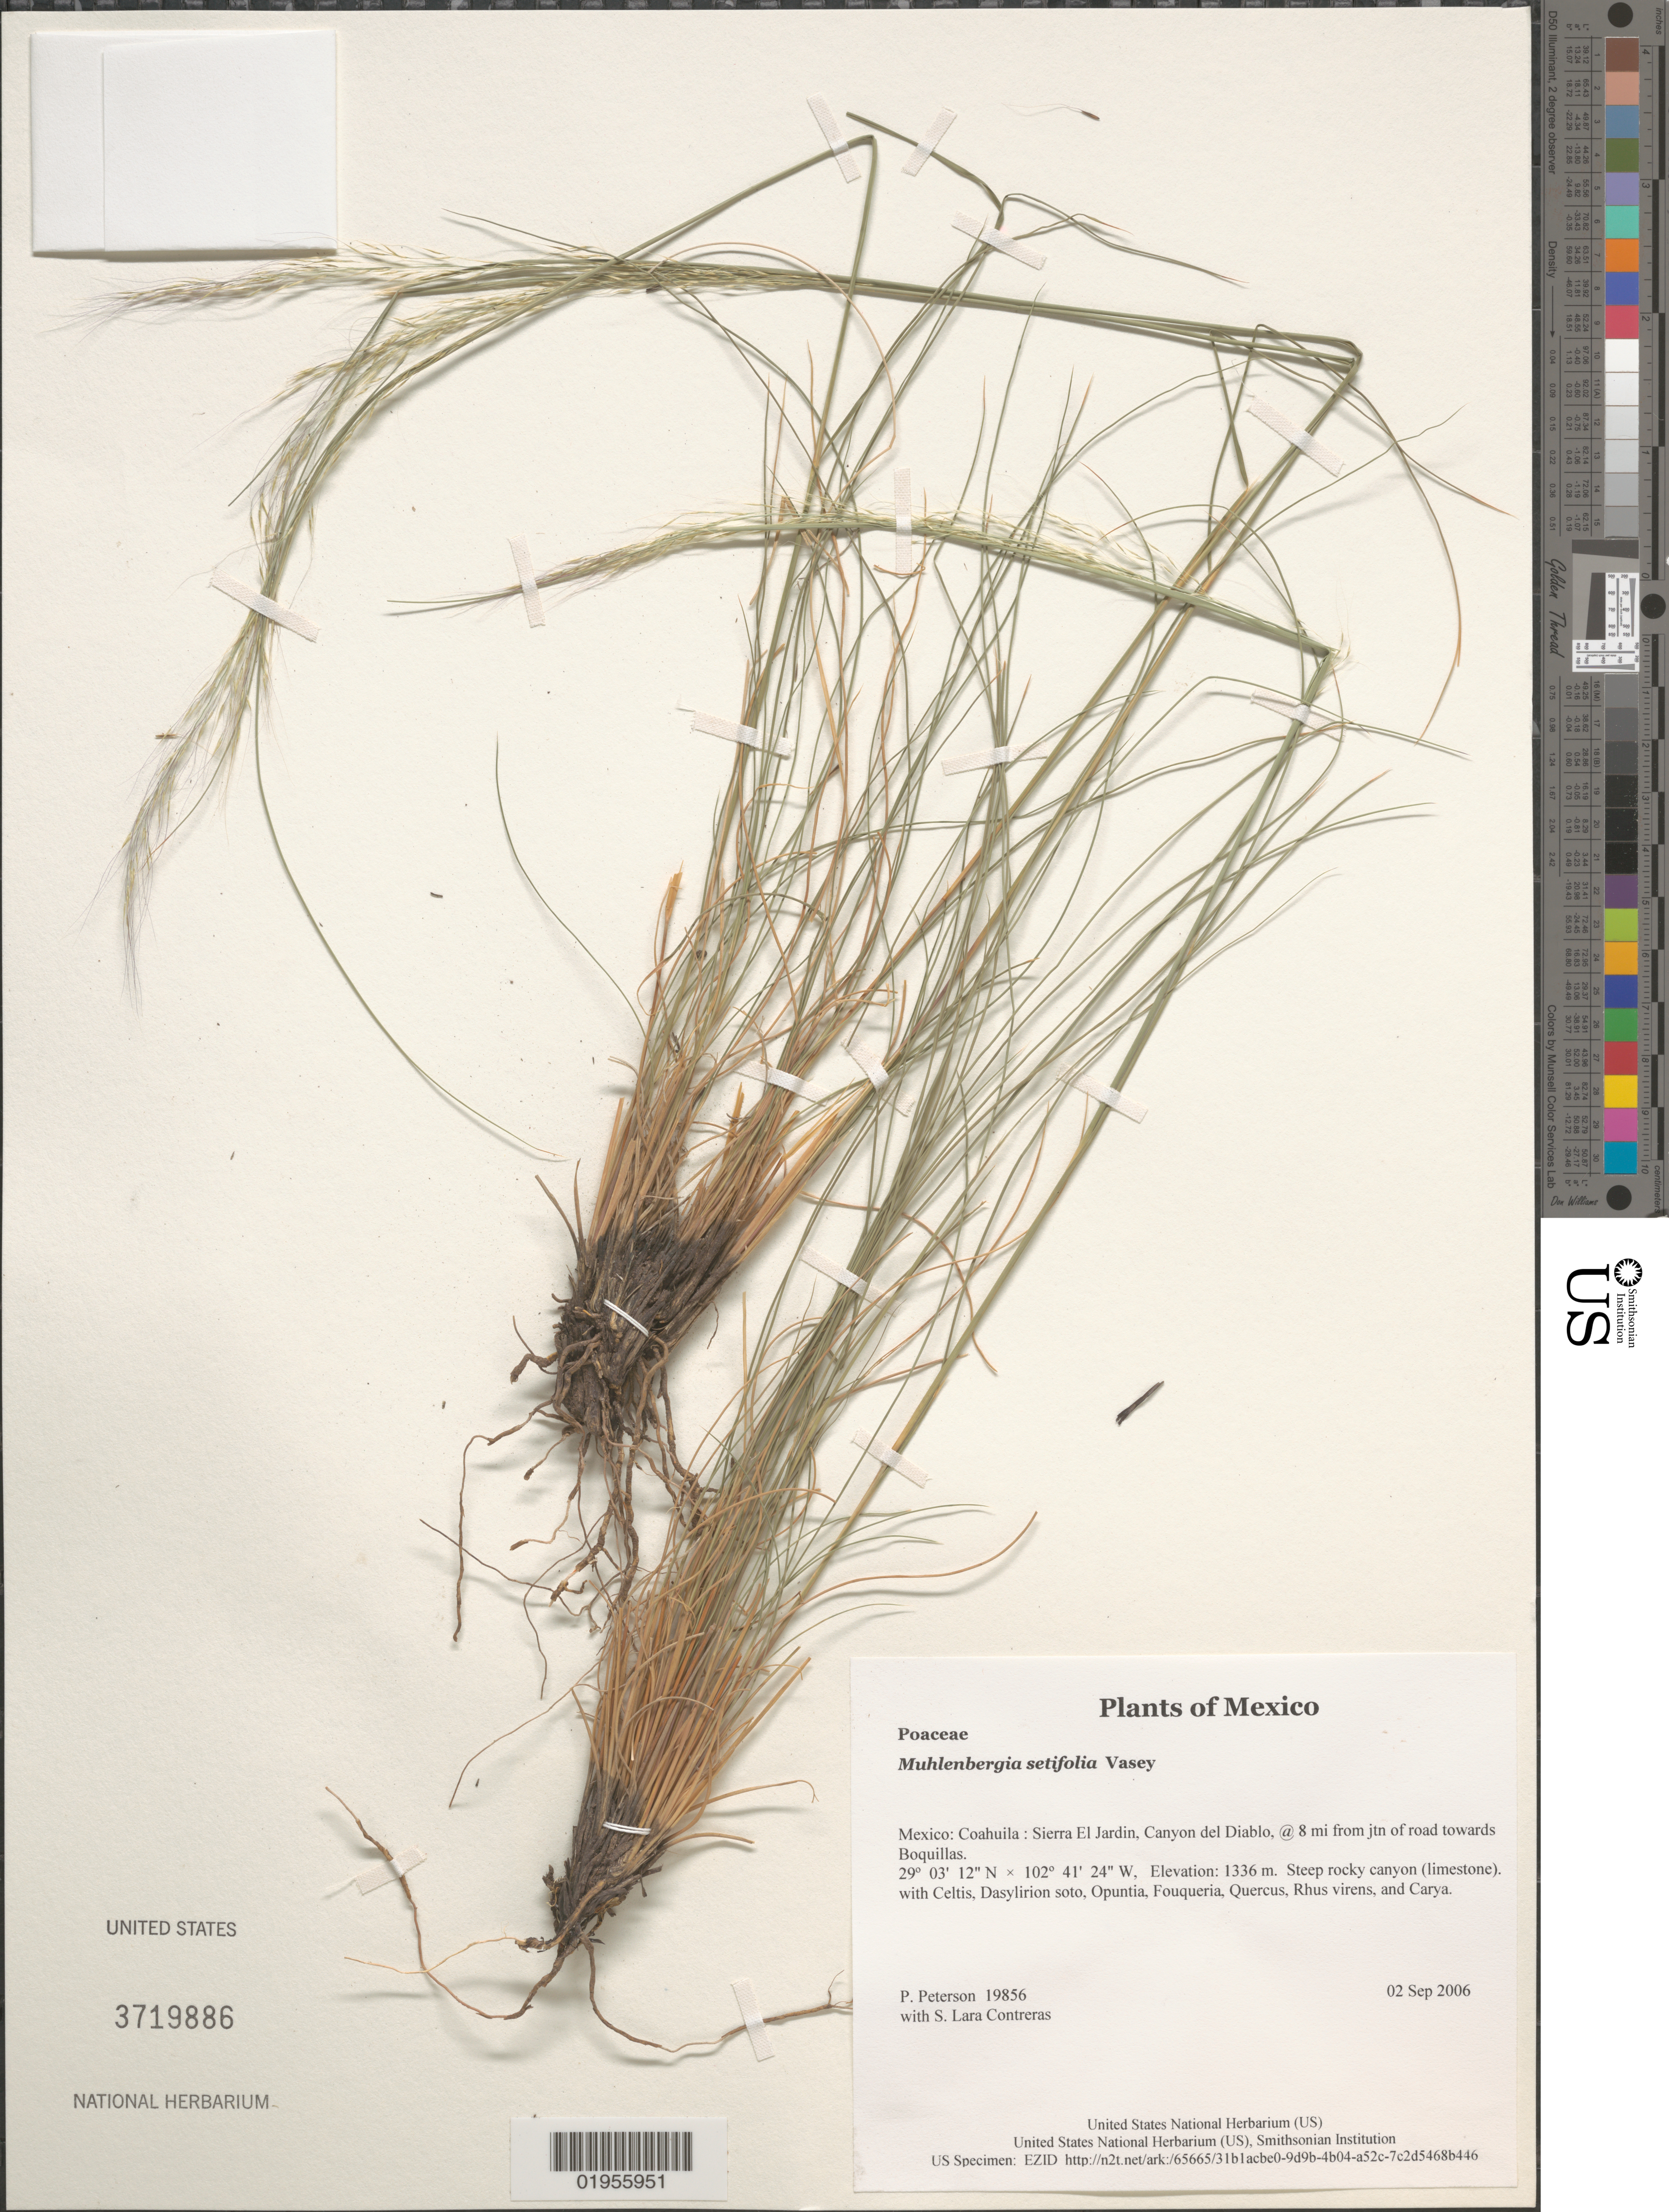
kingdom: Plantae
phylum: Tracheophyta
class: Liliopsida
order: Poales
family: Poaceae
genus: Muhlenbergia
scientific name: Muhlenbergia setifolia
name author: Vasey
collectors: P. M. Peterson & S. Lara Contreras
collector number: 19856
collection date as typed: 02 Sep 2006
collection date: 2006-09-02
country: Mexico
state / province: Coahuila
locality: Sierra El Jardin, Canyon del Diablo, @ 8 mi from jtn of road towards Boquillas.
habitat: Steep rocky canyon (limestone)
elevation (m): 1336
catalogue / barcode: US 3719886